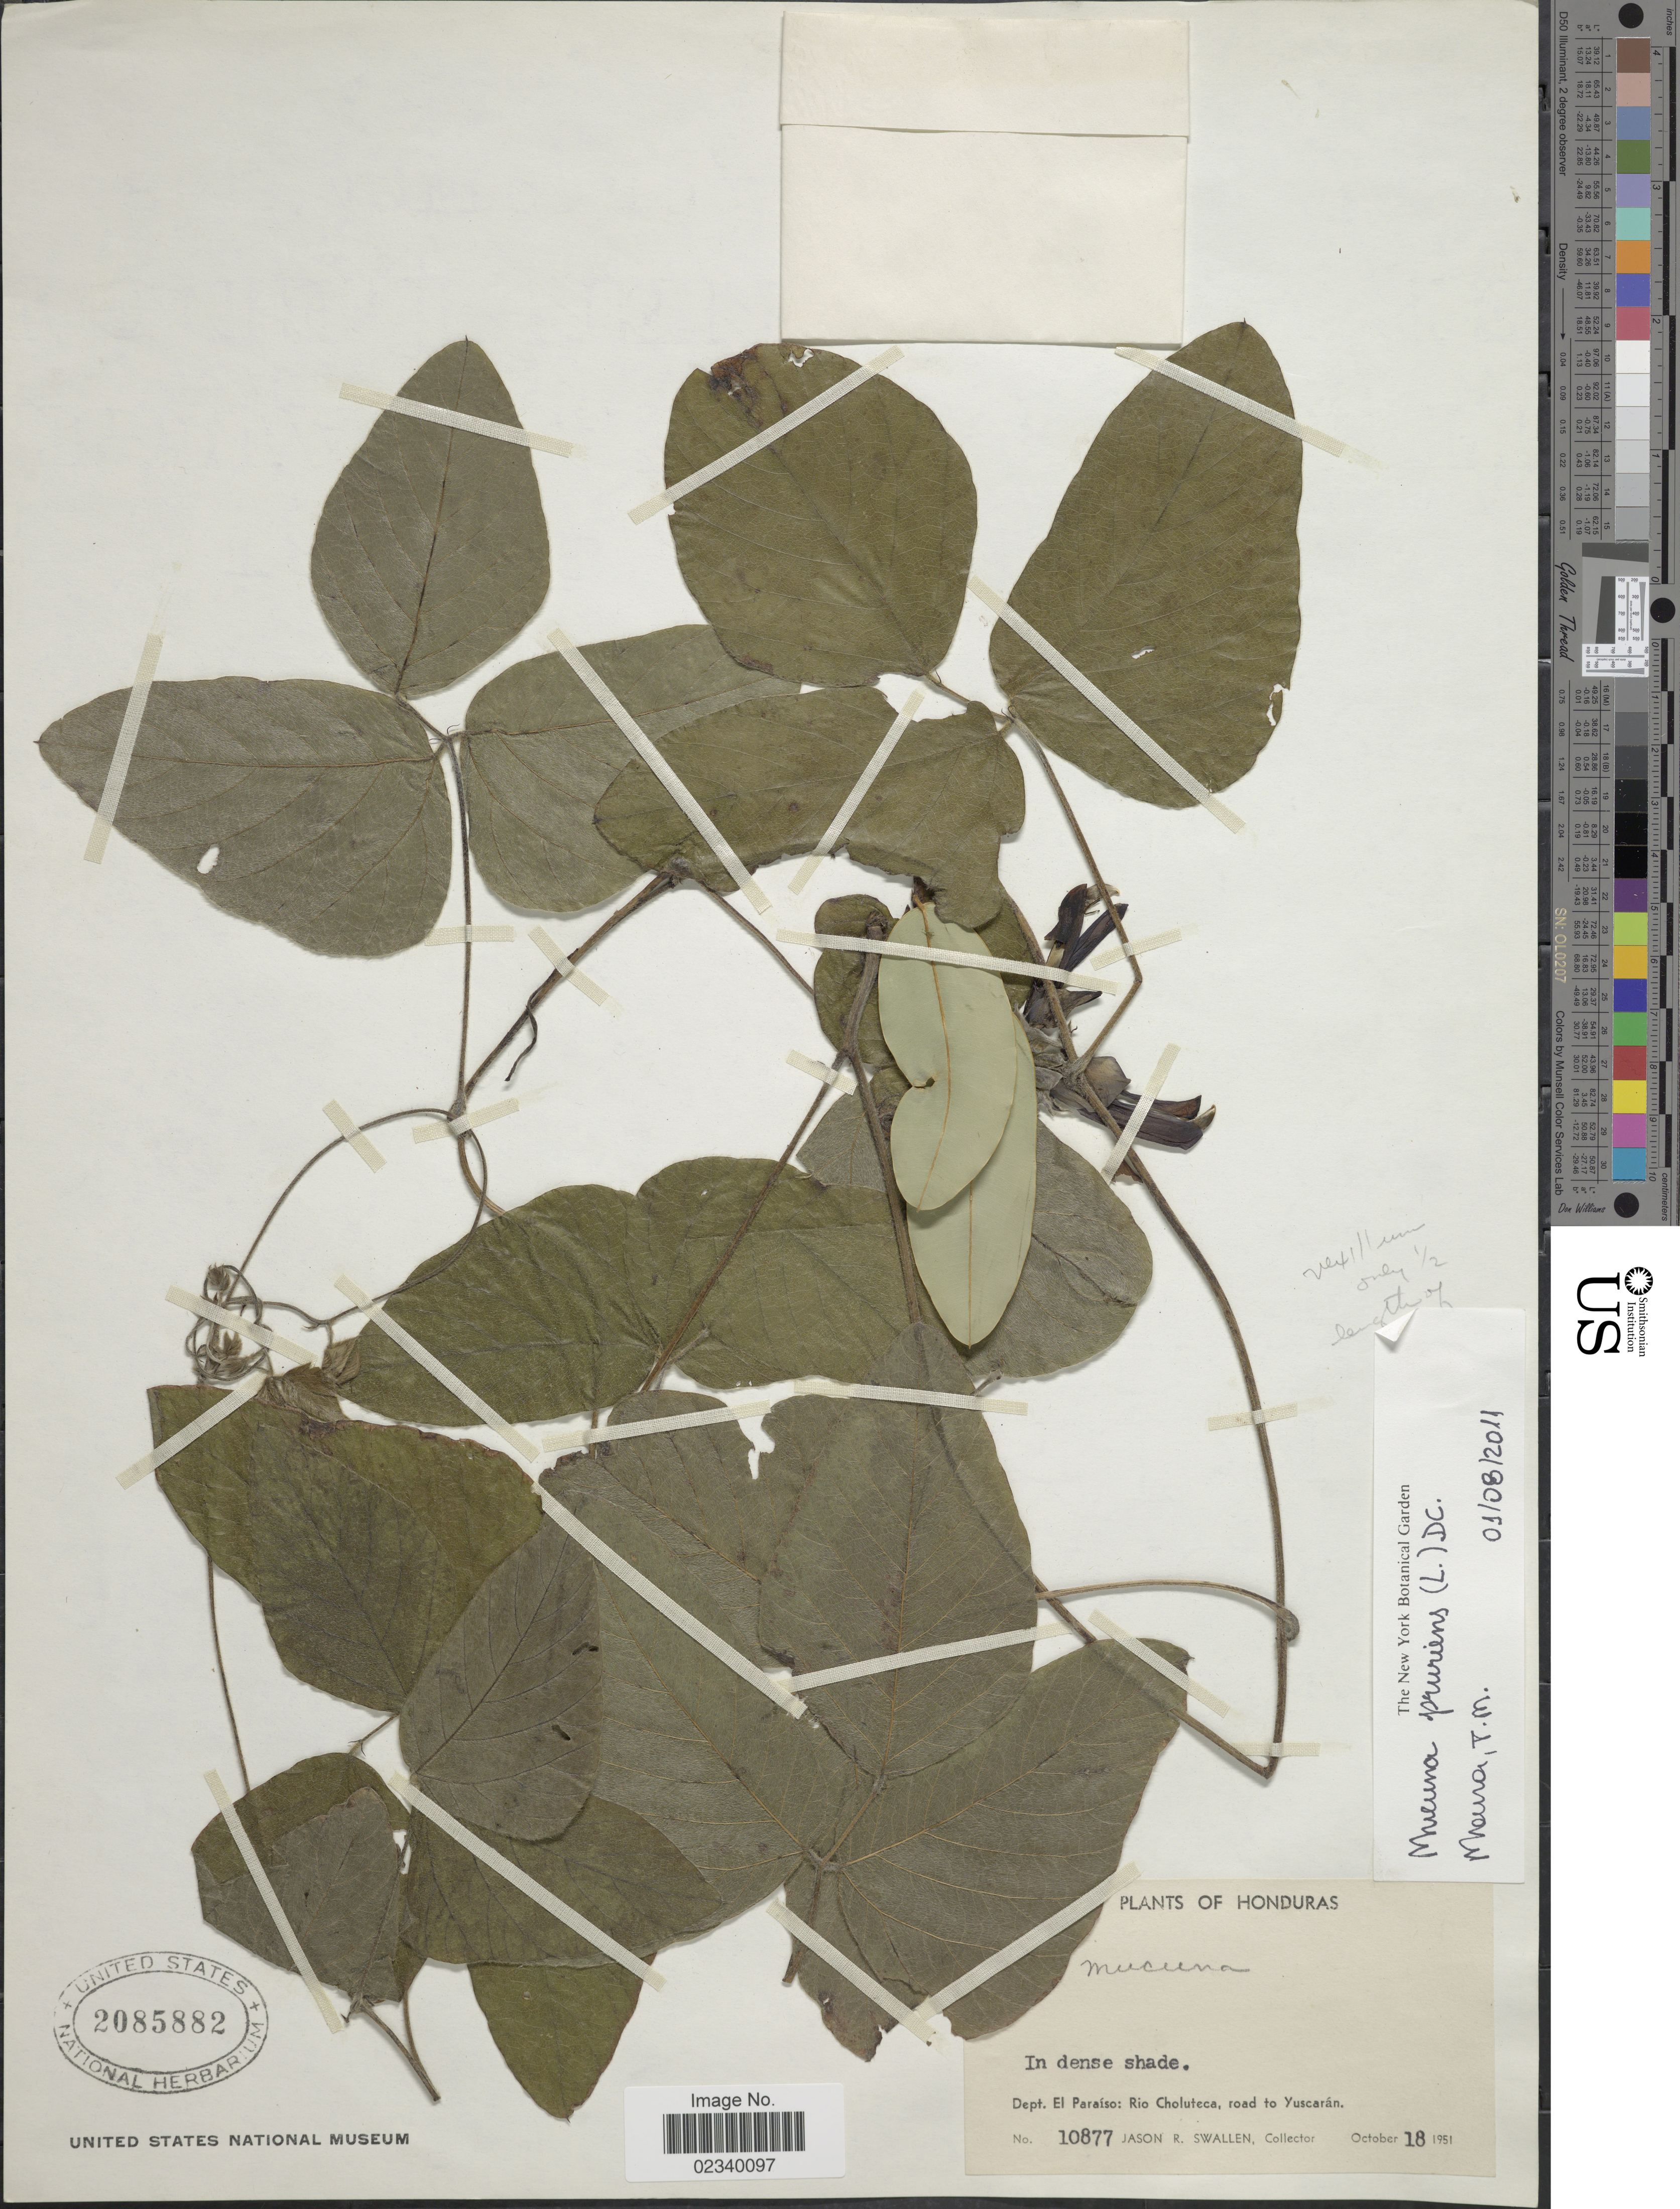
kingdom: Plantae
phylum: Tracheophyta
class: Magnoliopsida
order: Fabales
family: Fabaceae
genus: Mucuna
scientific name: Mucuna pruriens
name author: (L.) DC.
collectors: J. R. Swallen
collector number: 10877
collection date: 1951-10-18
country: Honduras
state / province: El Paraíso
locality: Dept. El Paraiso: Rio Choluteca, road to Yuscaran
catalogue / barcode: US 2085882